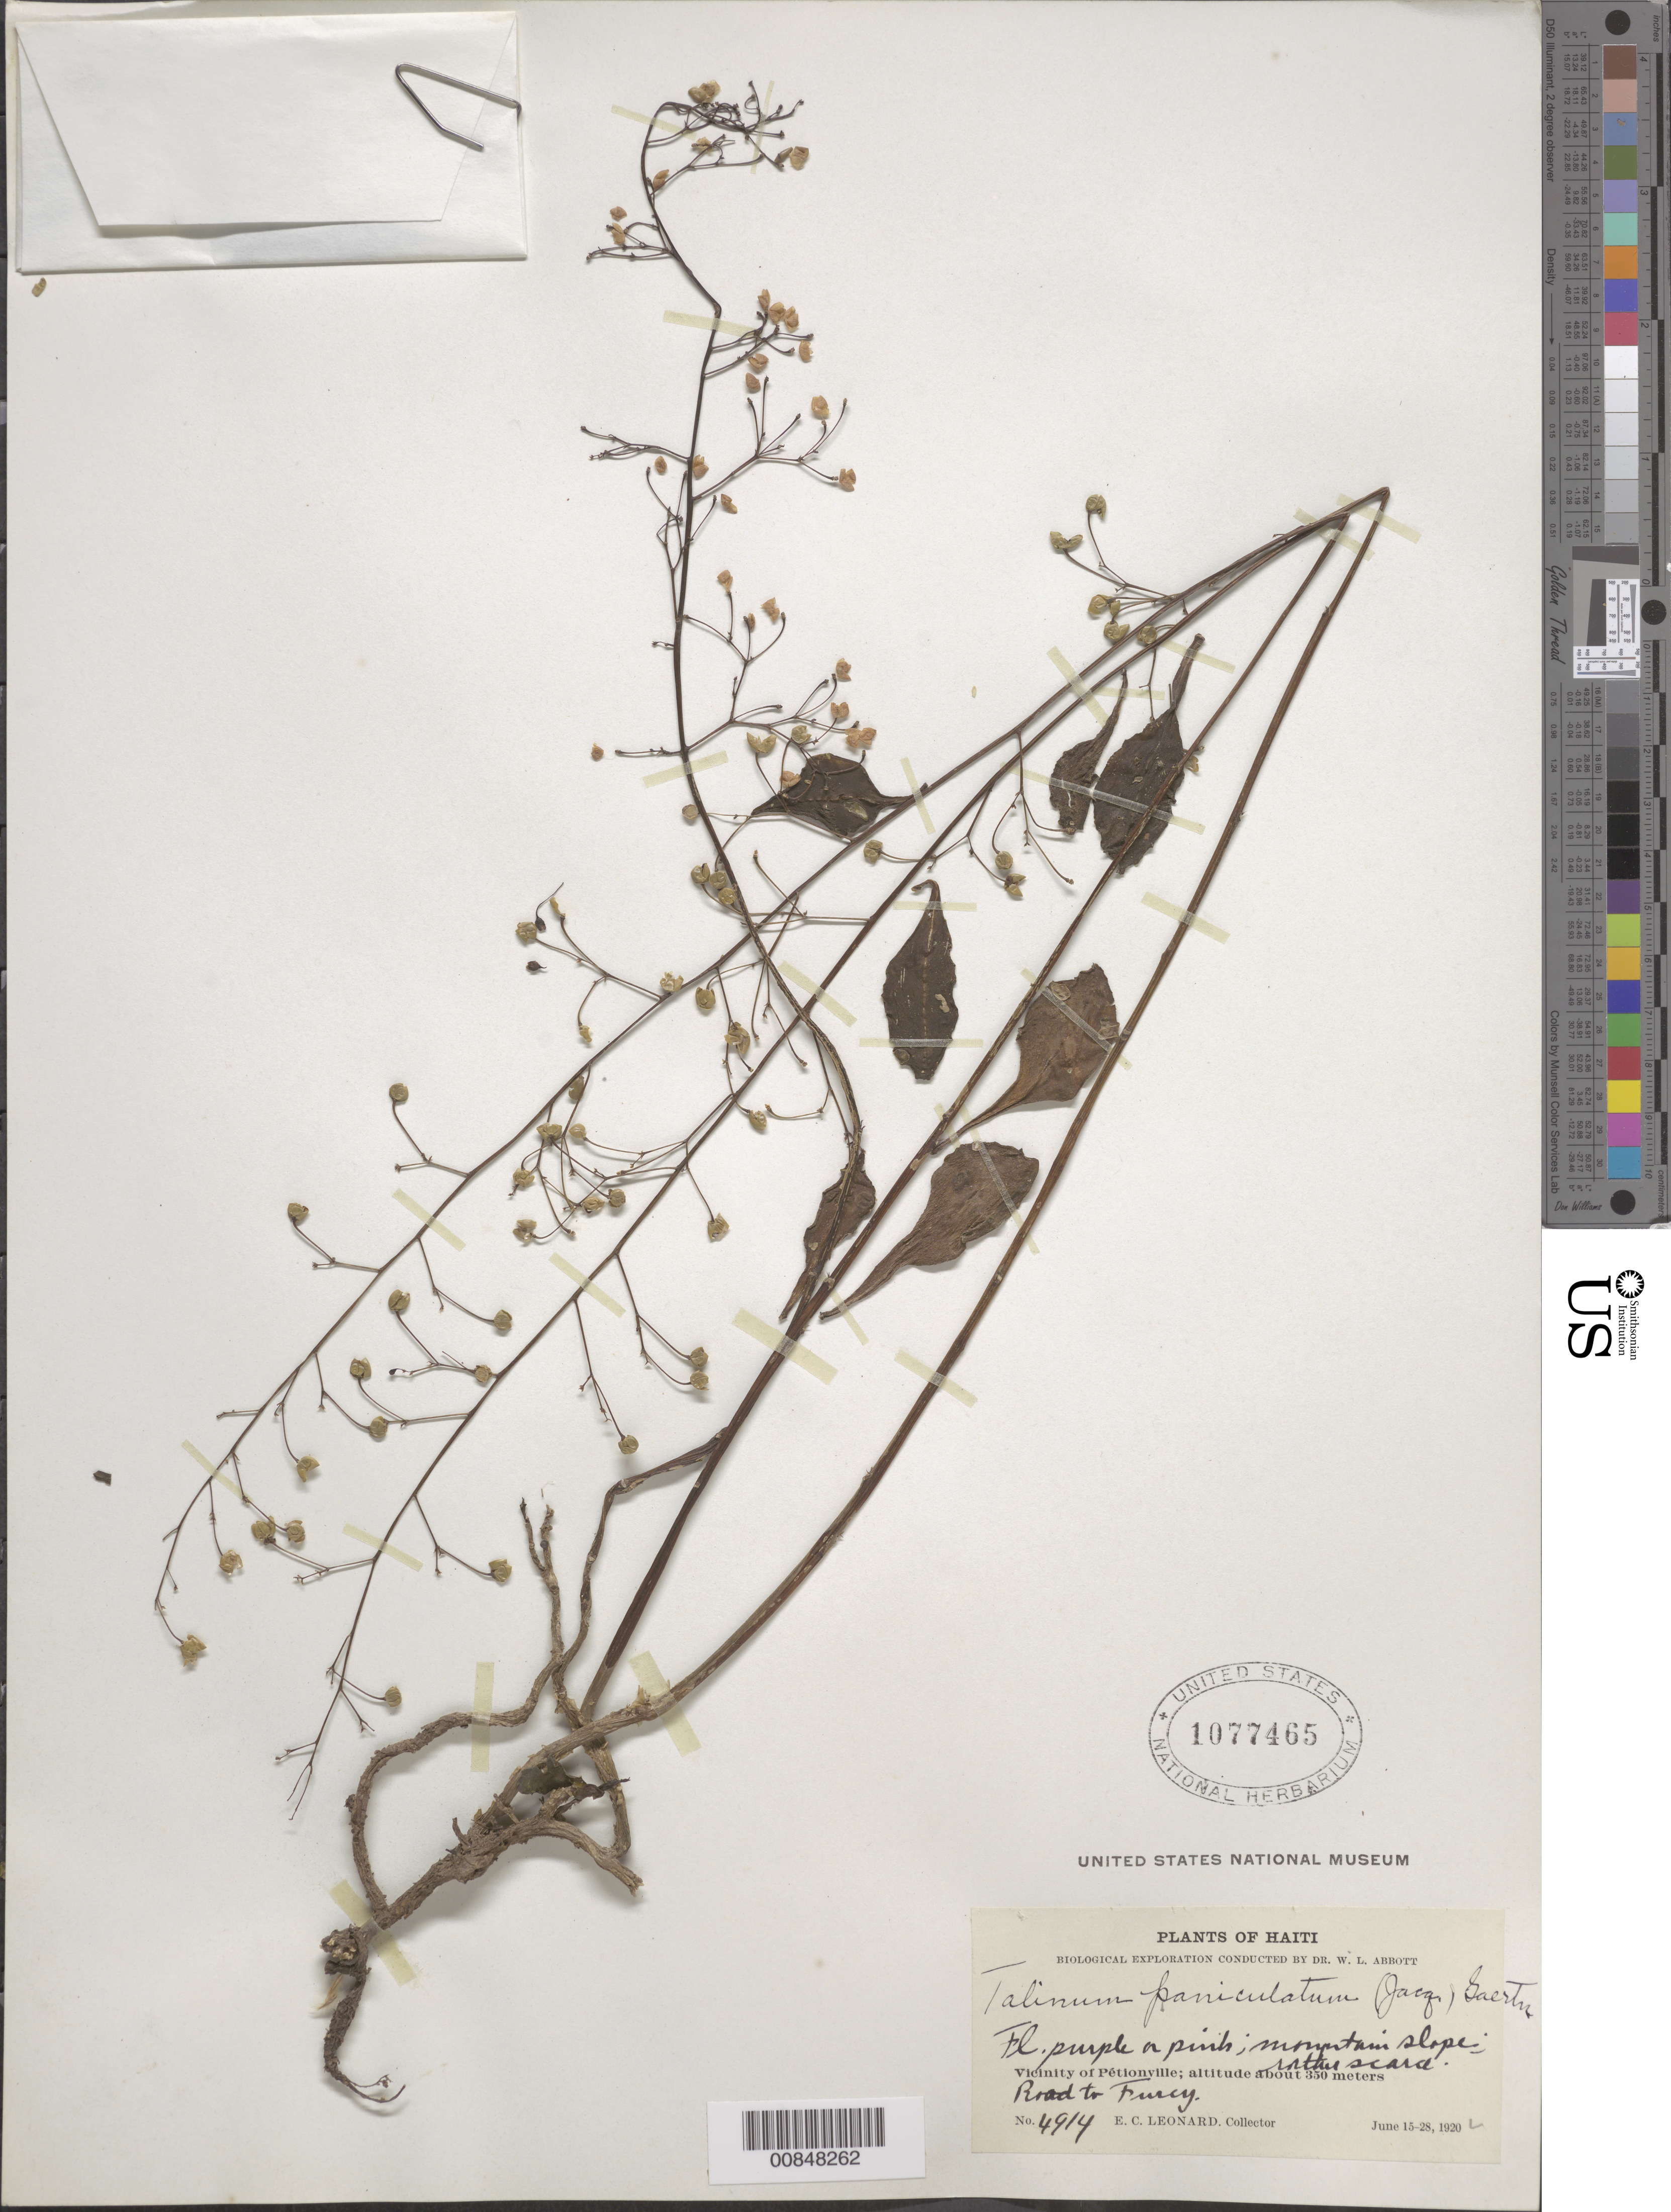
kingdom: Plantae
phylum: Tracheophyta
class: Magnoliopsida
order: Caryophyllales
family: Talinaceae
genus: Talinum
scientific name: Talinum paniculatum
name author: (Jacq.) Gaertn.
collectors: E. C. Leonard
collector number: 4914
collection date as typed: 15 Jun 1920 to 28 Jun 1920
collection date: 1920-06-15/1920-06-28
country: Haiti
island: Hispaniola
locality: Vicinity of Pétionville. Road to Furcy.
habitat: Mountain slope.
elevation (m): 350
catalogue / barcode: US 1077465